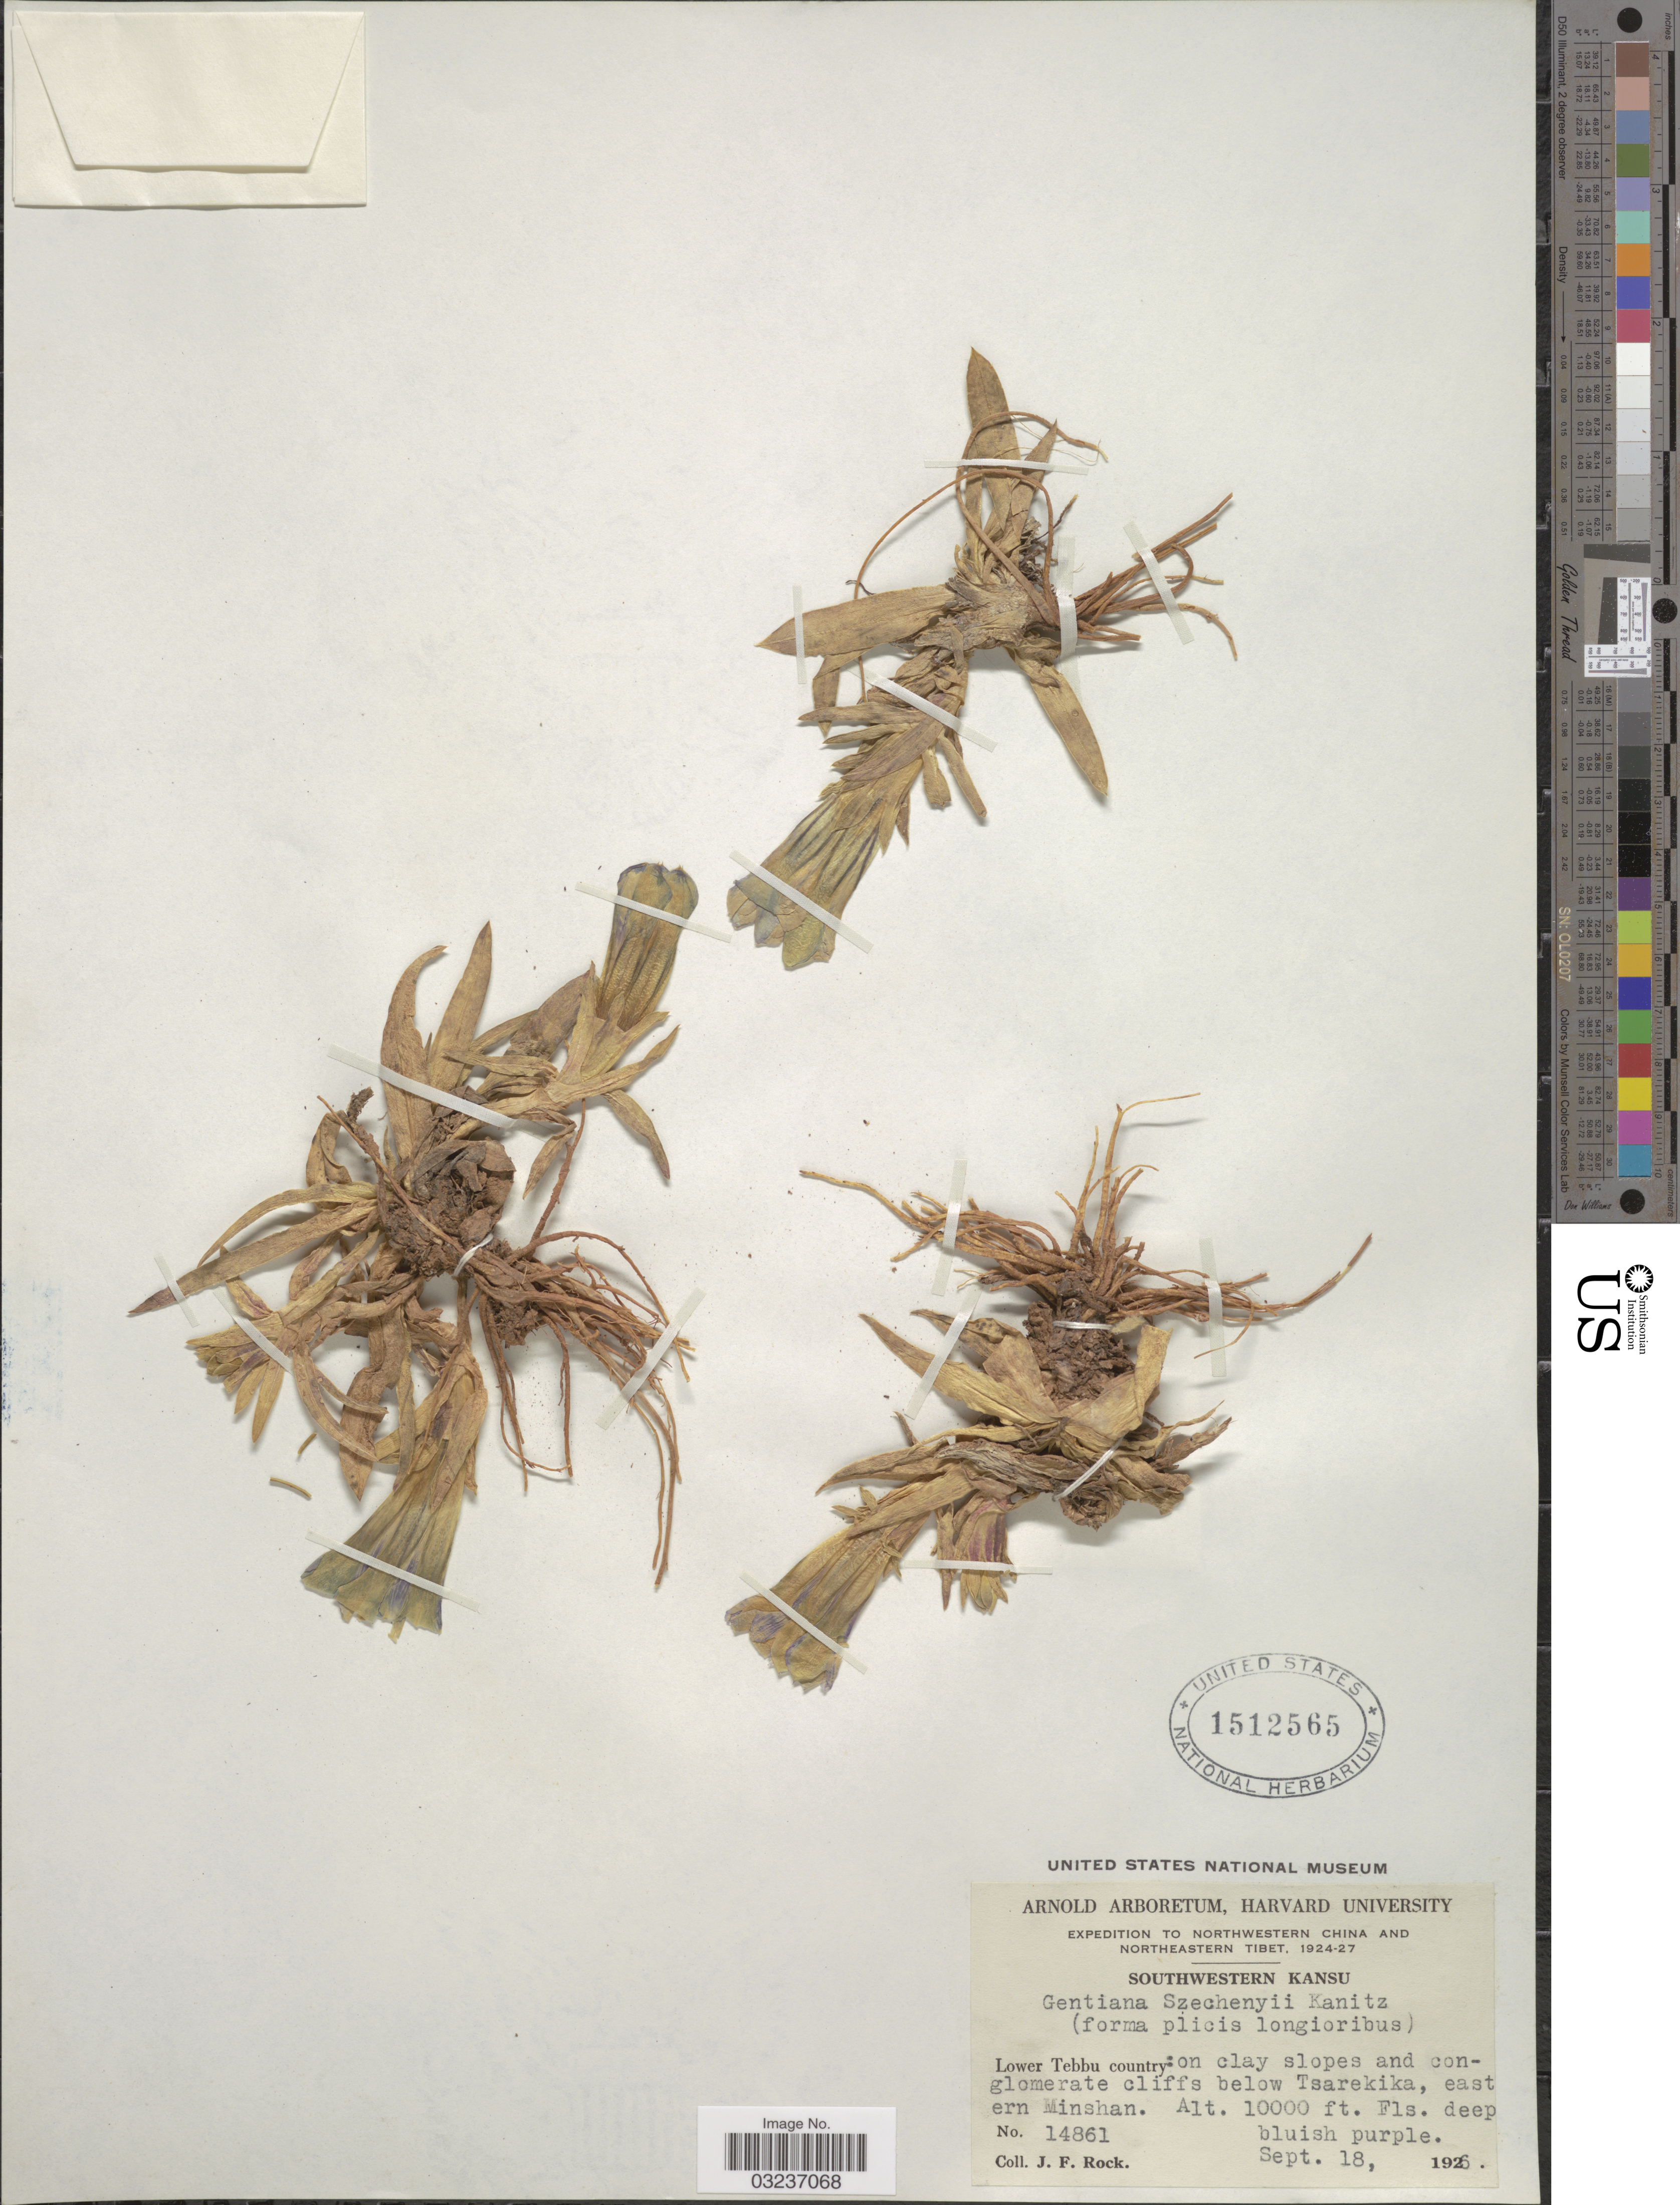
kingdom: Plantae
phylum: Tracheophyta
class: Magnoliopsida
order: Gentianales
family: Gentianaceae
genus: Gentiana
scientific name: Gentiana szechenyii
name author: Kanitz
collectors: J. Rock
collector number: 14861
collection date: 1926-09-18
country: China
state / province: Gansu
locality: Northwestern China and Northeastern Tibet, Southwestern Kansu, Lower Tebbu country: on clay slopes and conglomerate cliffs below Tsarekika, eastern Minshan.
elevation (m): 3048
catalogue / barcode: US 1512565